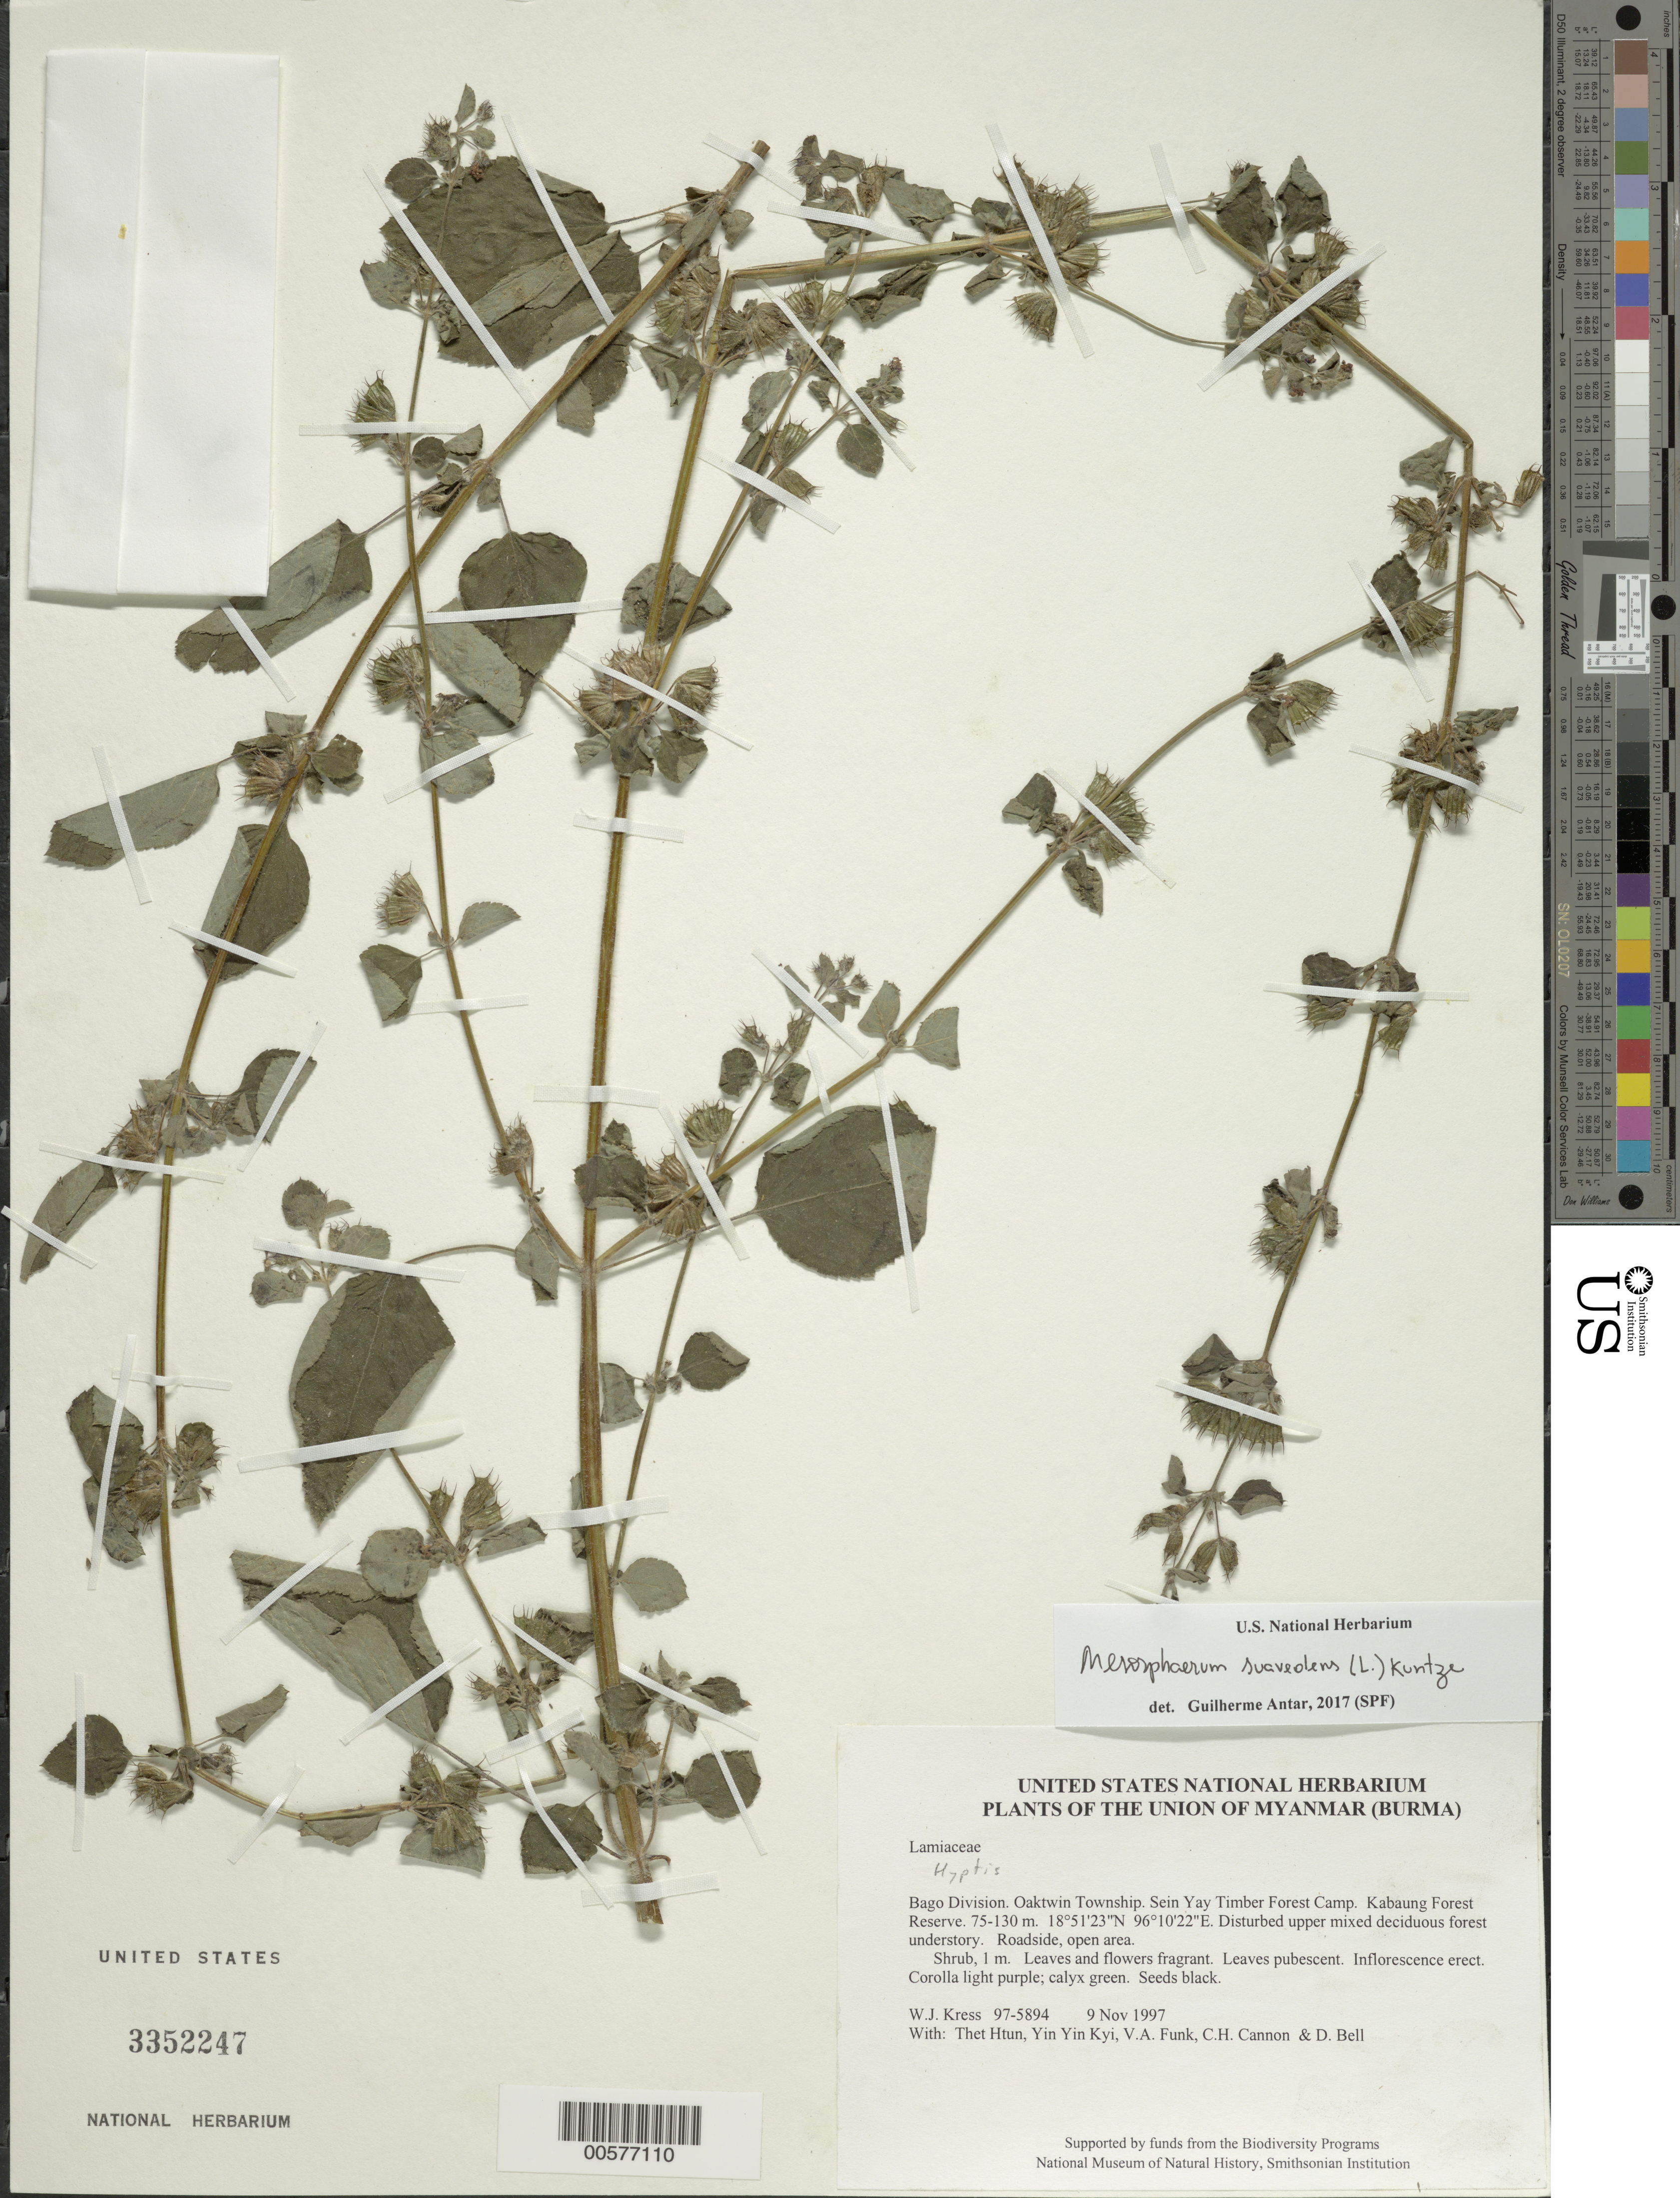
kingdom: Plantae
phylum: Tracheophyta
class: Magnoliopsida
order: Lamiales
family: Lamiaceae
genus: Mesosphaerum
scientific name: Mesosphaerum suaveolens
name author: (L.) Kuntze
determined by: Antar, G. Medeiros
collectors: W. J. Kress, Thet Htun, Yin Yin Kyi, V. Funk, C. H. Cannon & D. A. Bell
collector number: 97-5894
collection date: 1997-11-09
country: Myanmar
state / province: Bago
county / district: Oaktwin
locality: Sein Yay Timber Forest Camp. Kabaung Forest Reserve.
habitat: Disturbed upper mixed deciduous forest understory. Roadside, open area.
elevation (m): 75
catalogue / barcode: US 3352247